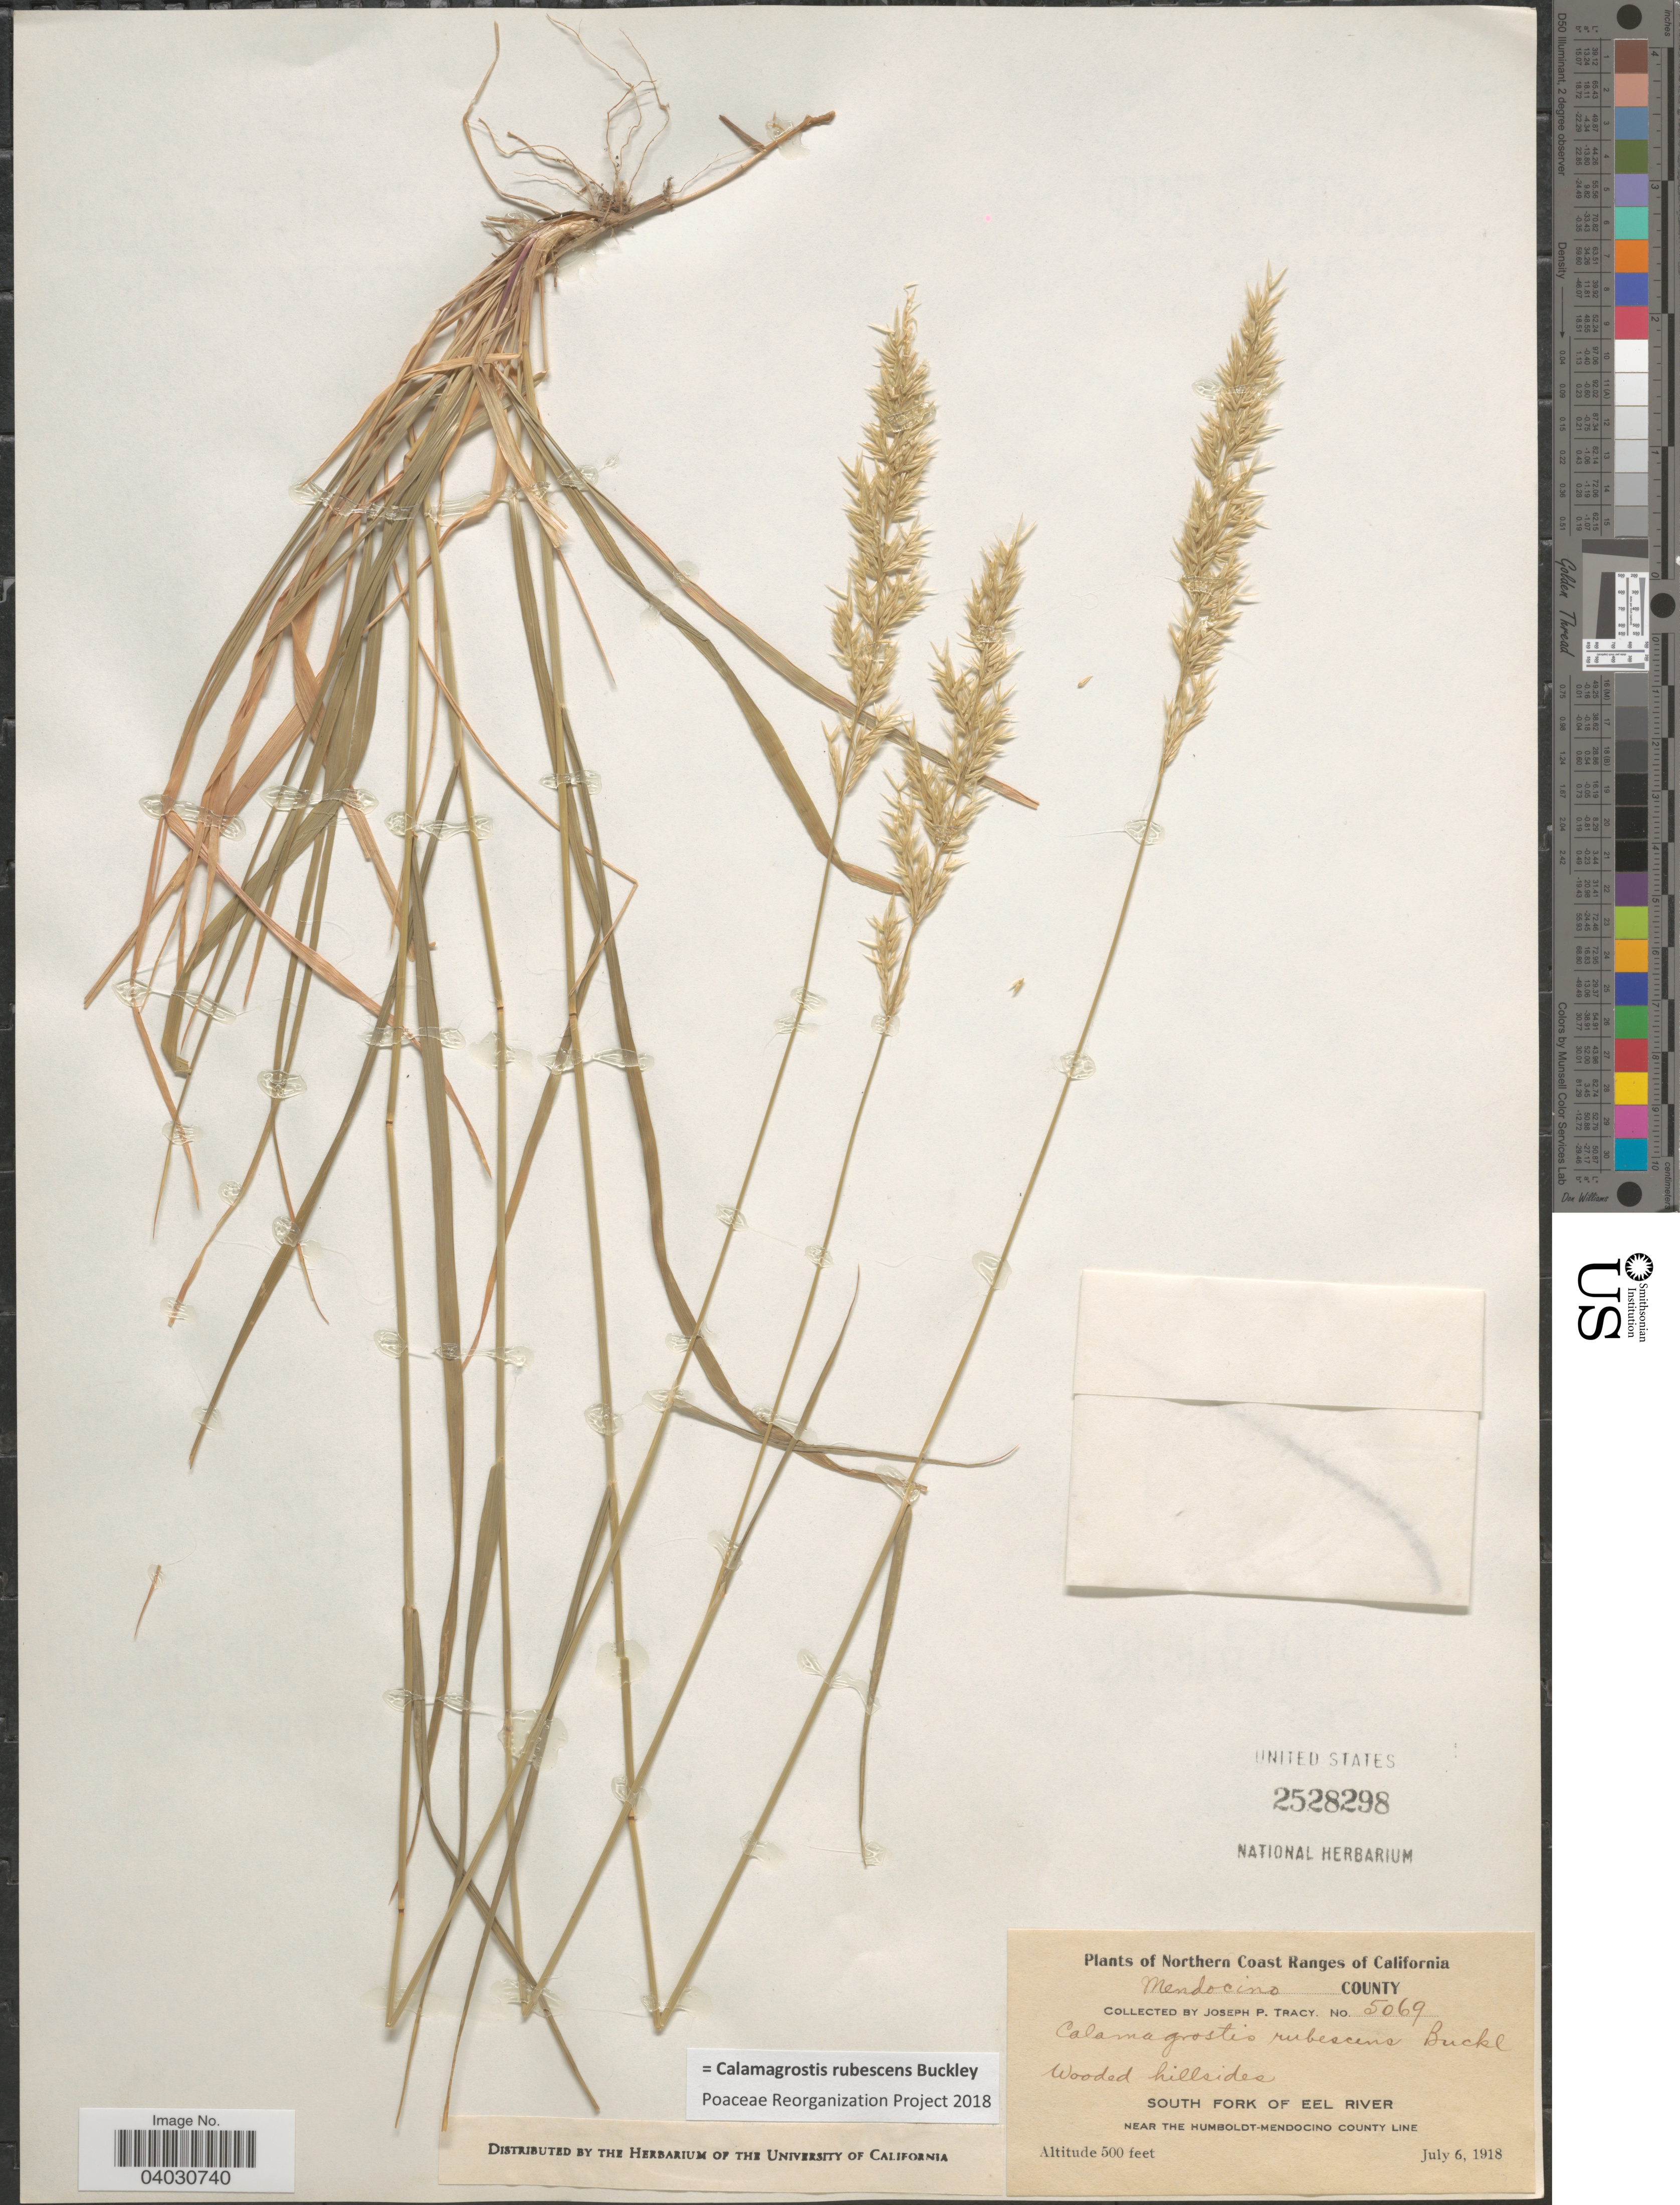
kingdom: Plantae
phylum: Tracheophyta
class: Liliopsida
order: Poales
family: Poaceae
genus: Calamagrostis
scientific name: Calamagrostis rubescens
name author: Buckley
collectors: J. Tracy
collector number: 5069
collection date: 1918-07-06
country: United States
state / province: California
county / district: Mendocino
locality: Northern Coast Ranges of California. Mendocino County. South Fork of Eel River. Near the Humboldt-Mendocino County line.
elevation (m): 152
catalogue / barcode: US 2528298